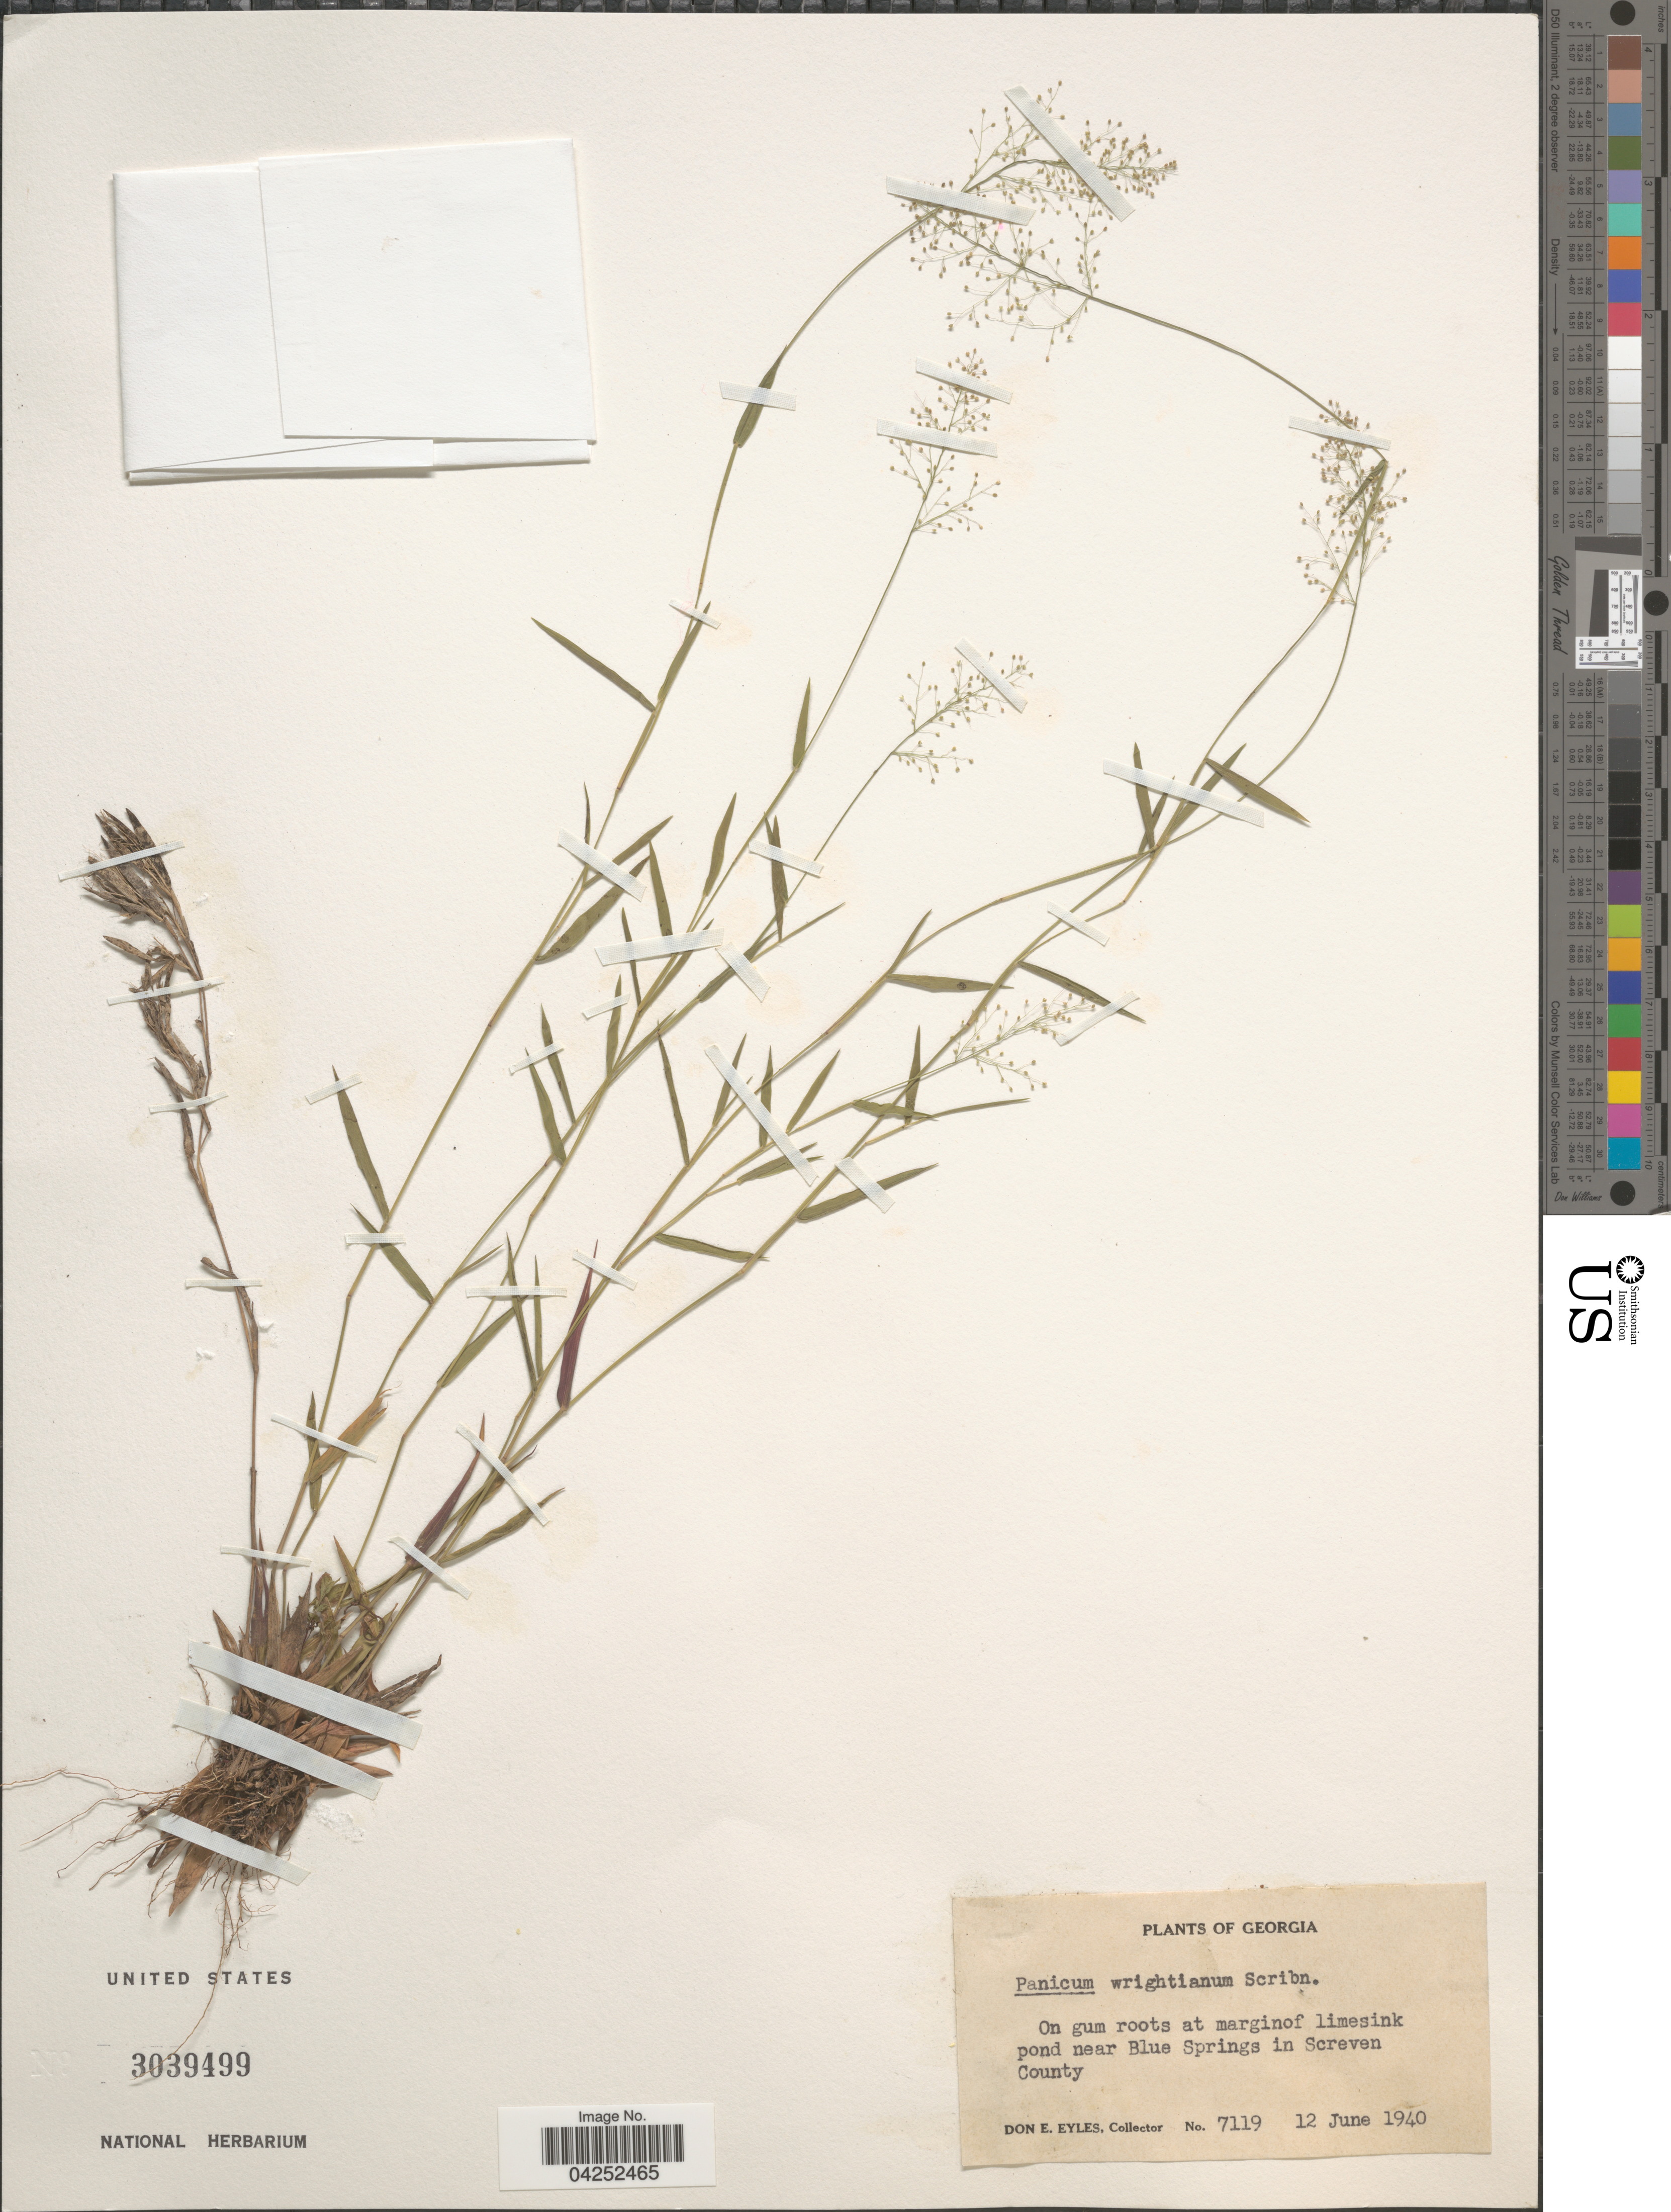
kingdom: Plantae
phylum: Tracheophyta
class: Liliopsida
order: Poales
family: Poaceae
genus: Dichanthelium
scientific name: Dichanthelium bicknellii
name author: (Nash) LeBlond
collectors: D. Eyles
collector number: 7119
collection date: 1940-06-12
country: United States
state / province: Georgia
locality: On gum roots at margin of limesink pond near Blue Springs in Screven County.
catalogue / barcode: US 3039499